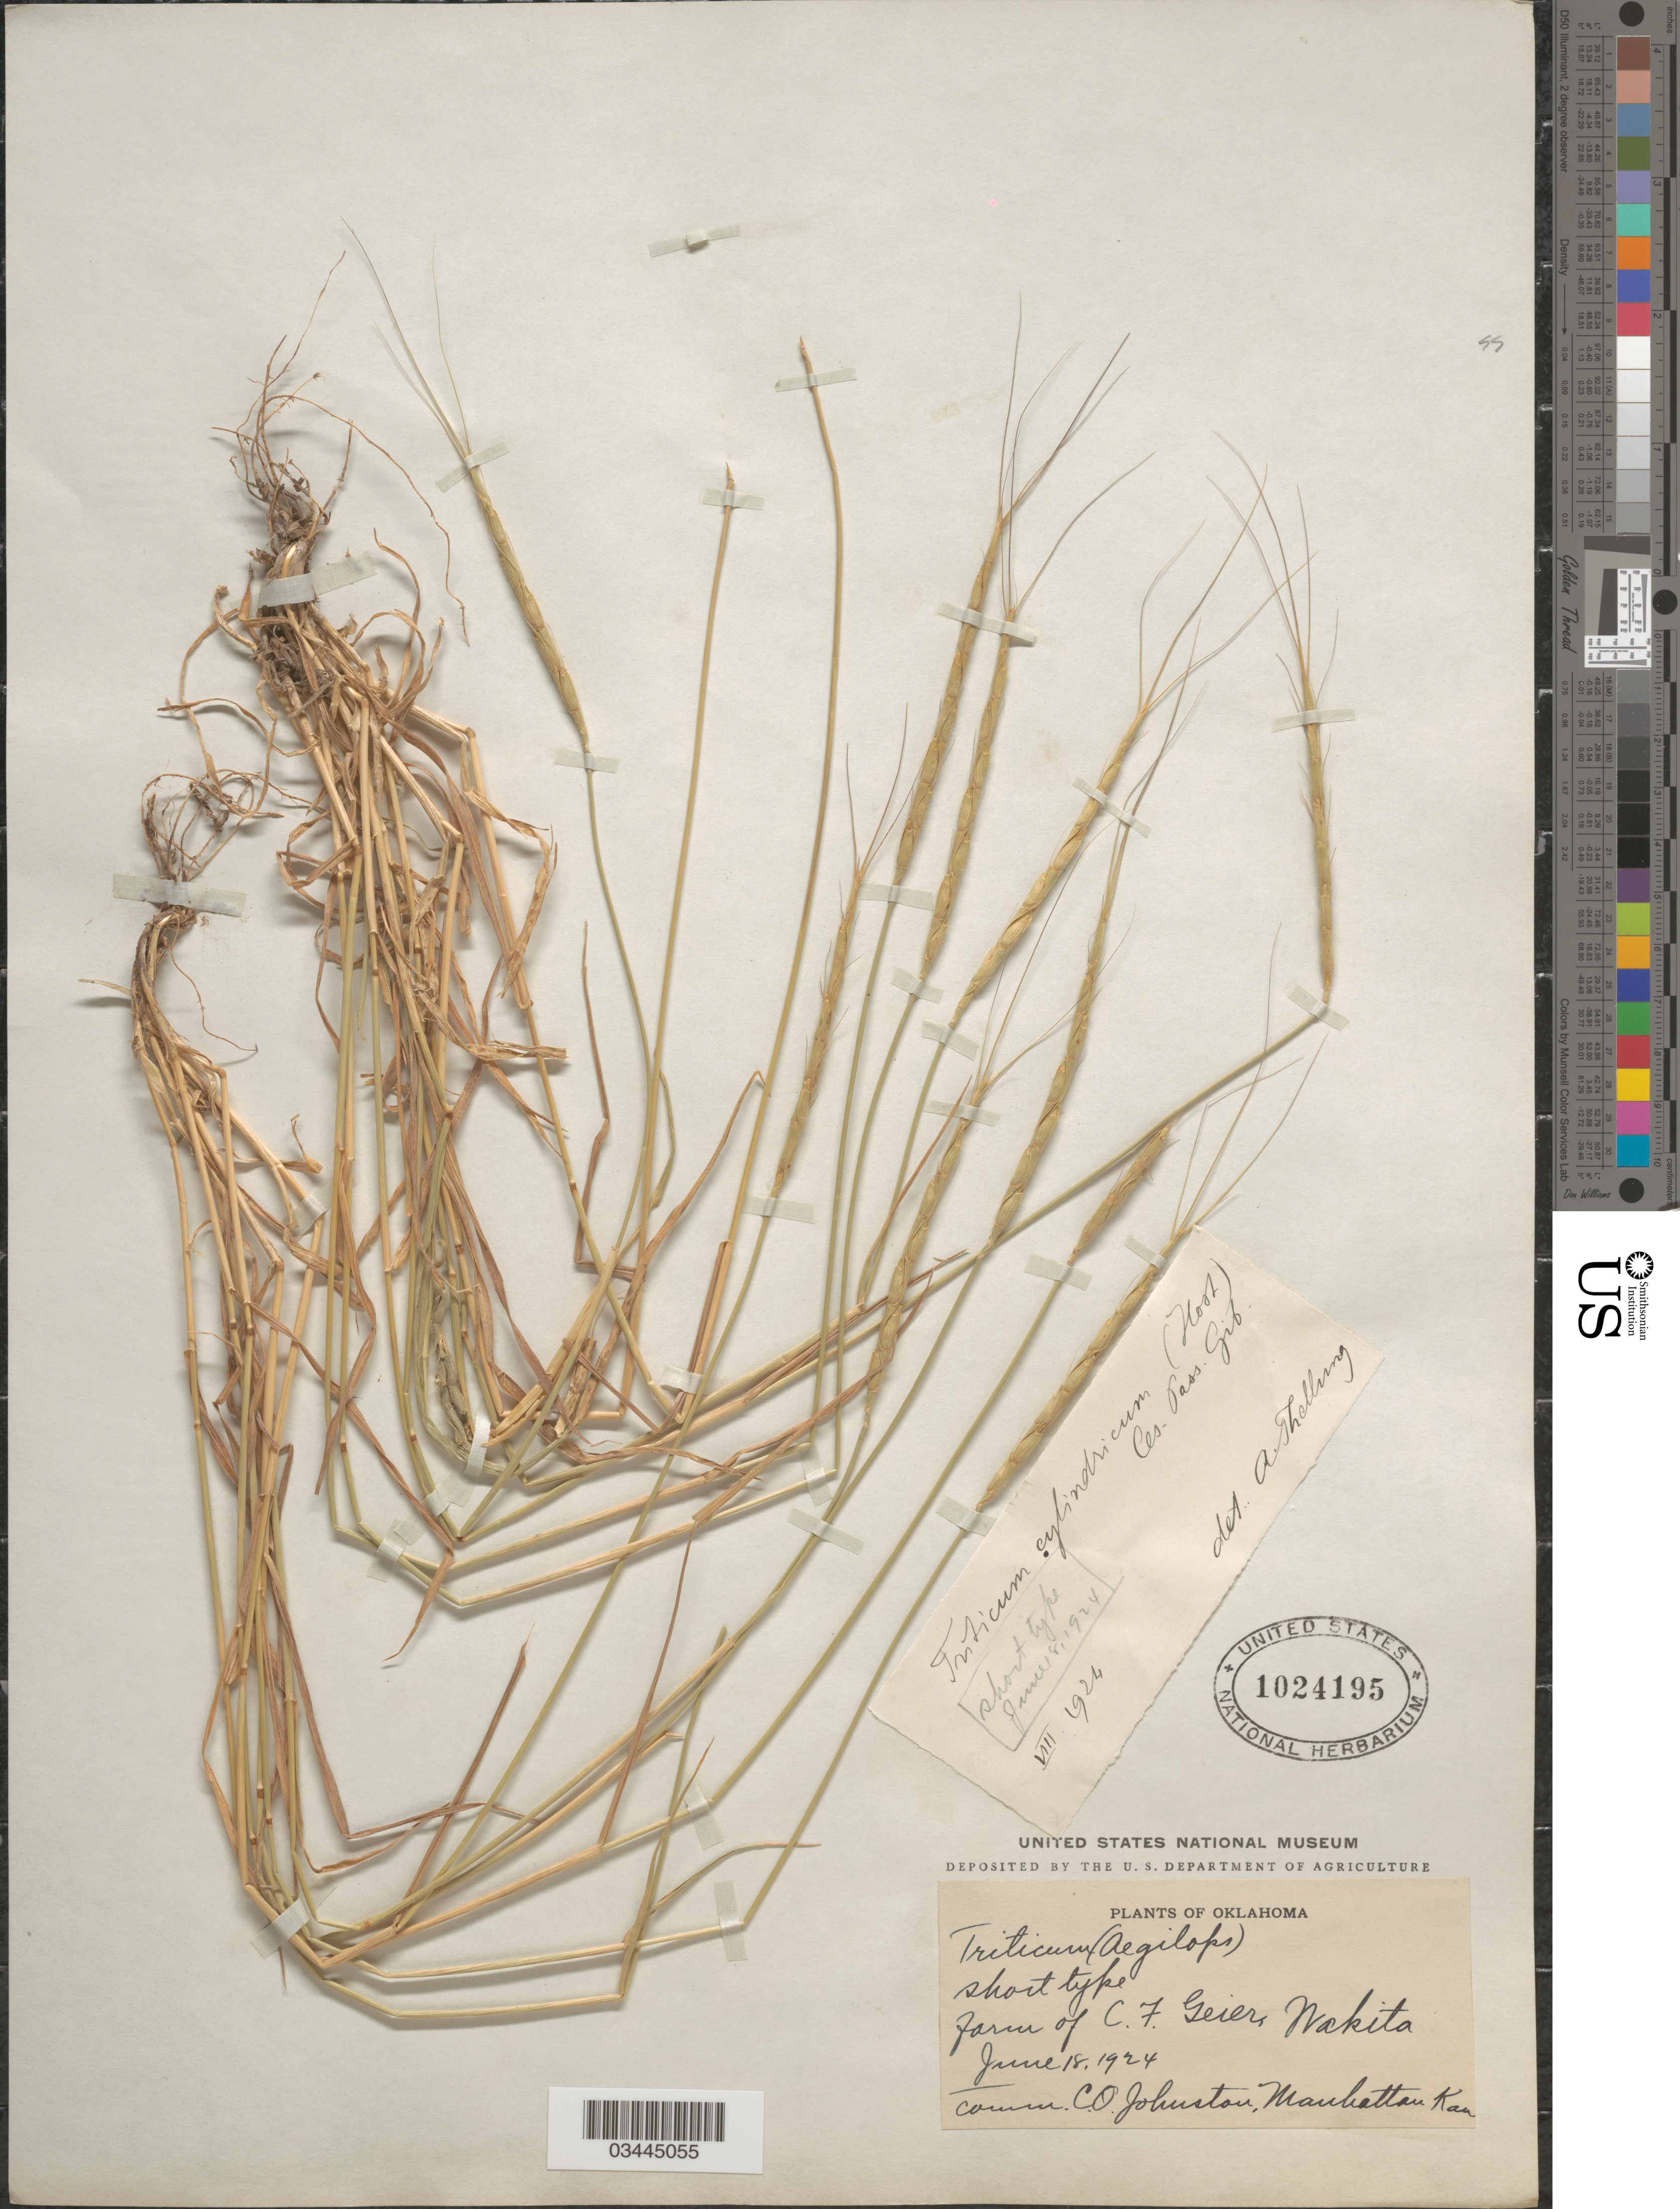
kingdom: Plantae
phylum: Tracheophyta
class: Liliopsida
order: Poales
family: Poaceae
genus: Aegilops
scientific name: Aegilops cylindrica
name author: Host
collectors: C. Johnston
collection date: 1924-06-18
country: United States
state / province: Oklahoma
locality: Farm of C.F. Geier, Wakita.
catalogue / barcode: US 1024195